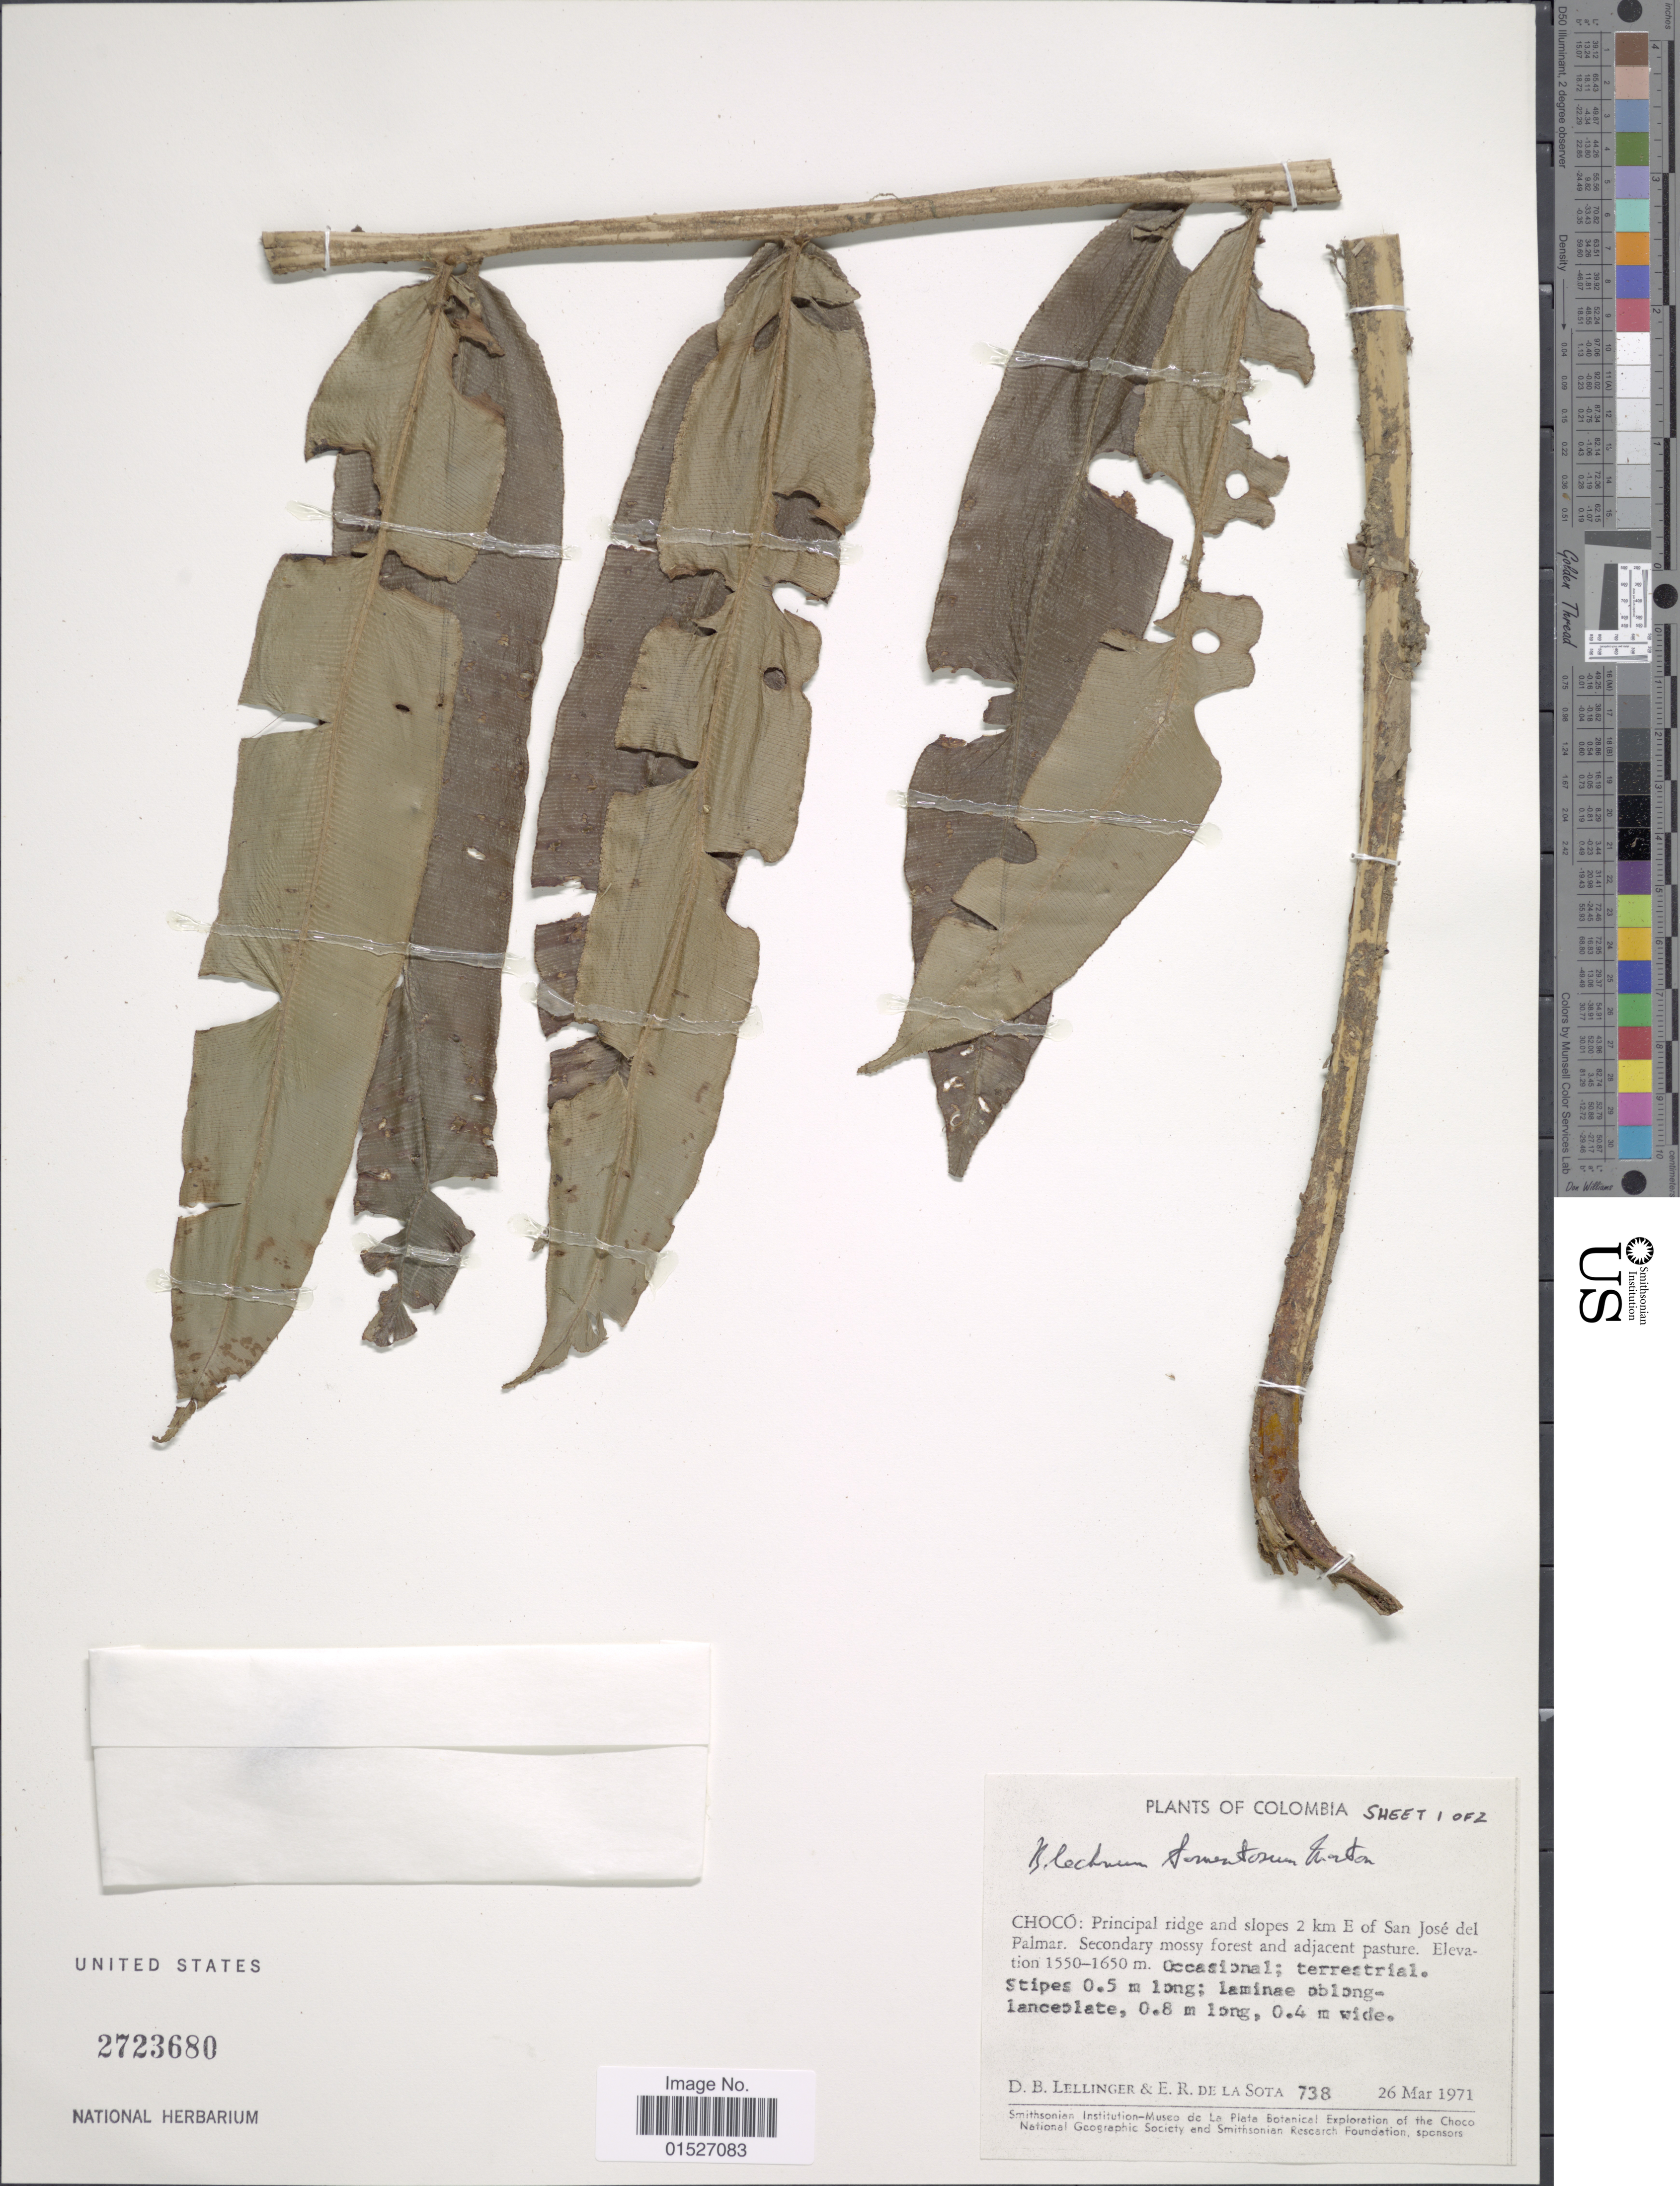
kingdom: Plantae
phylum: Tracheophyta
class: Polypodiopsida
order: Polypodiales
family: Blechnaceae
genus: Blechnum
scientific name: Blechnum tomentosum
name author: C.V. Morton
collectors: D. B. Lellinger & E. R. de la Sota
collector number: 738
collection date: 1971-03-26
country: Colombia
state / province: Chocó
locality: Choco: Principal ridge and slopes 2 km. E of San Jose del Palmar. Seconday mossy forest and adjacent pasture.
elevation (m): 1550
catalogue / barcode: US 2723680